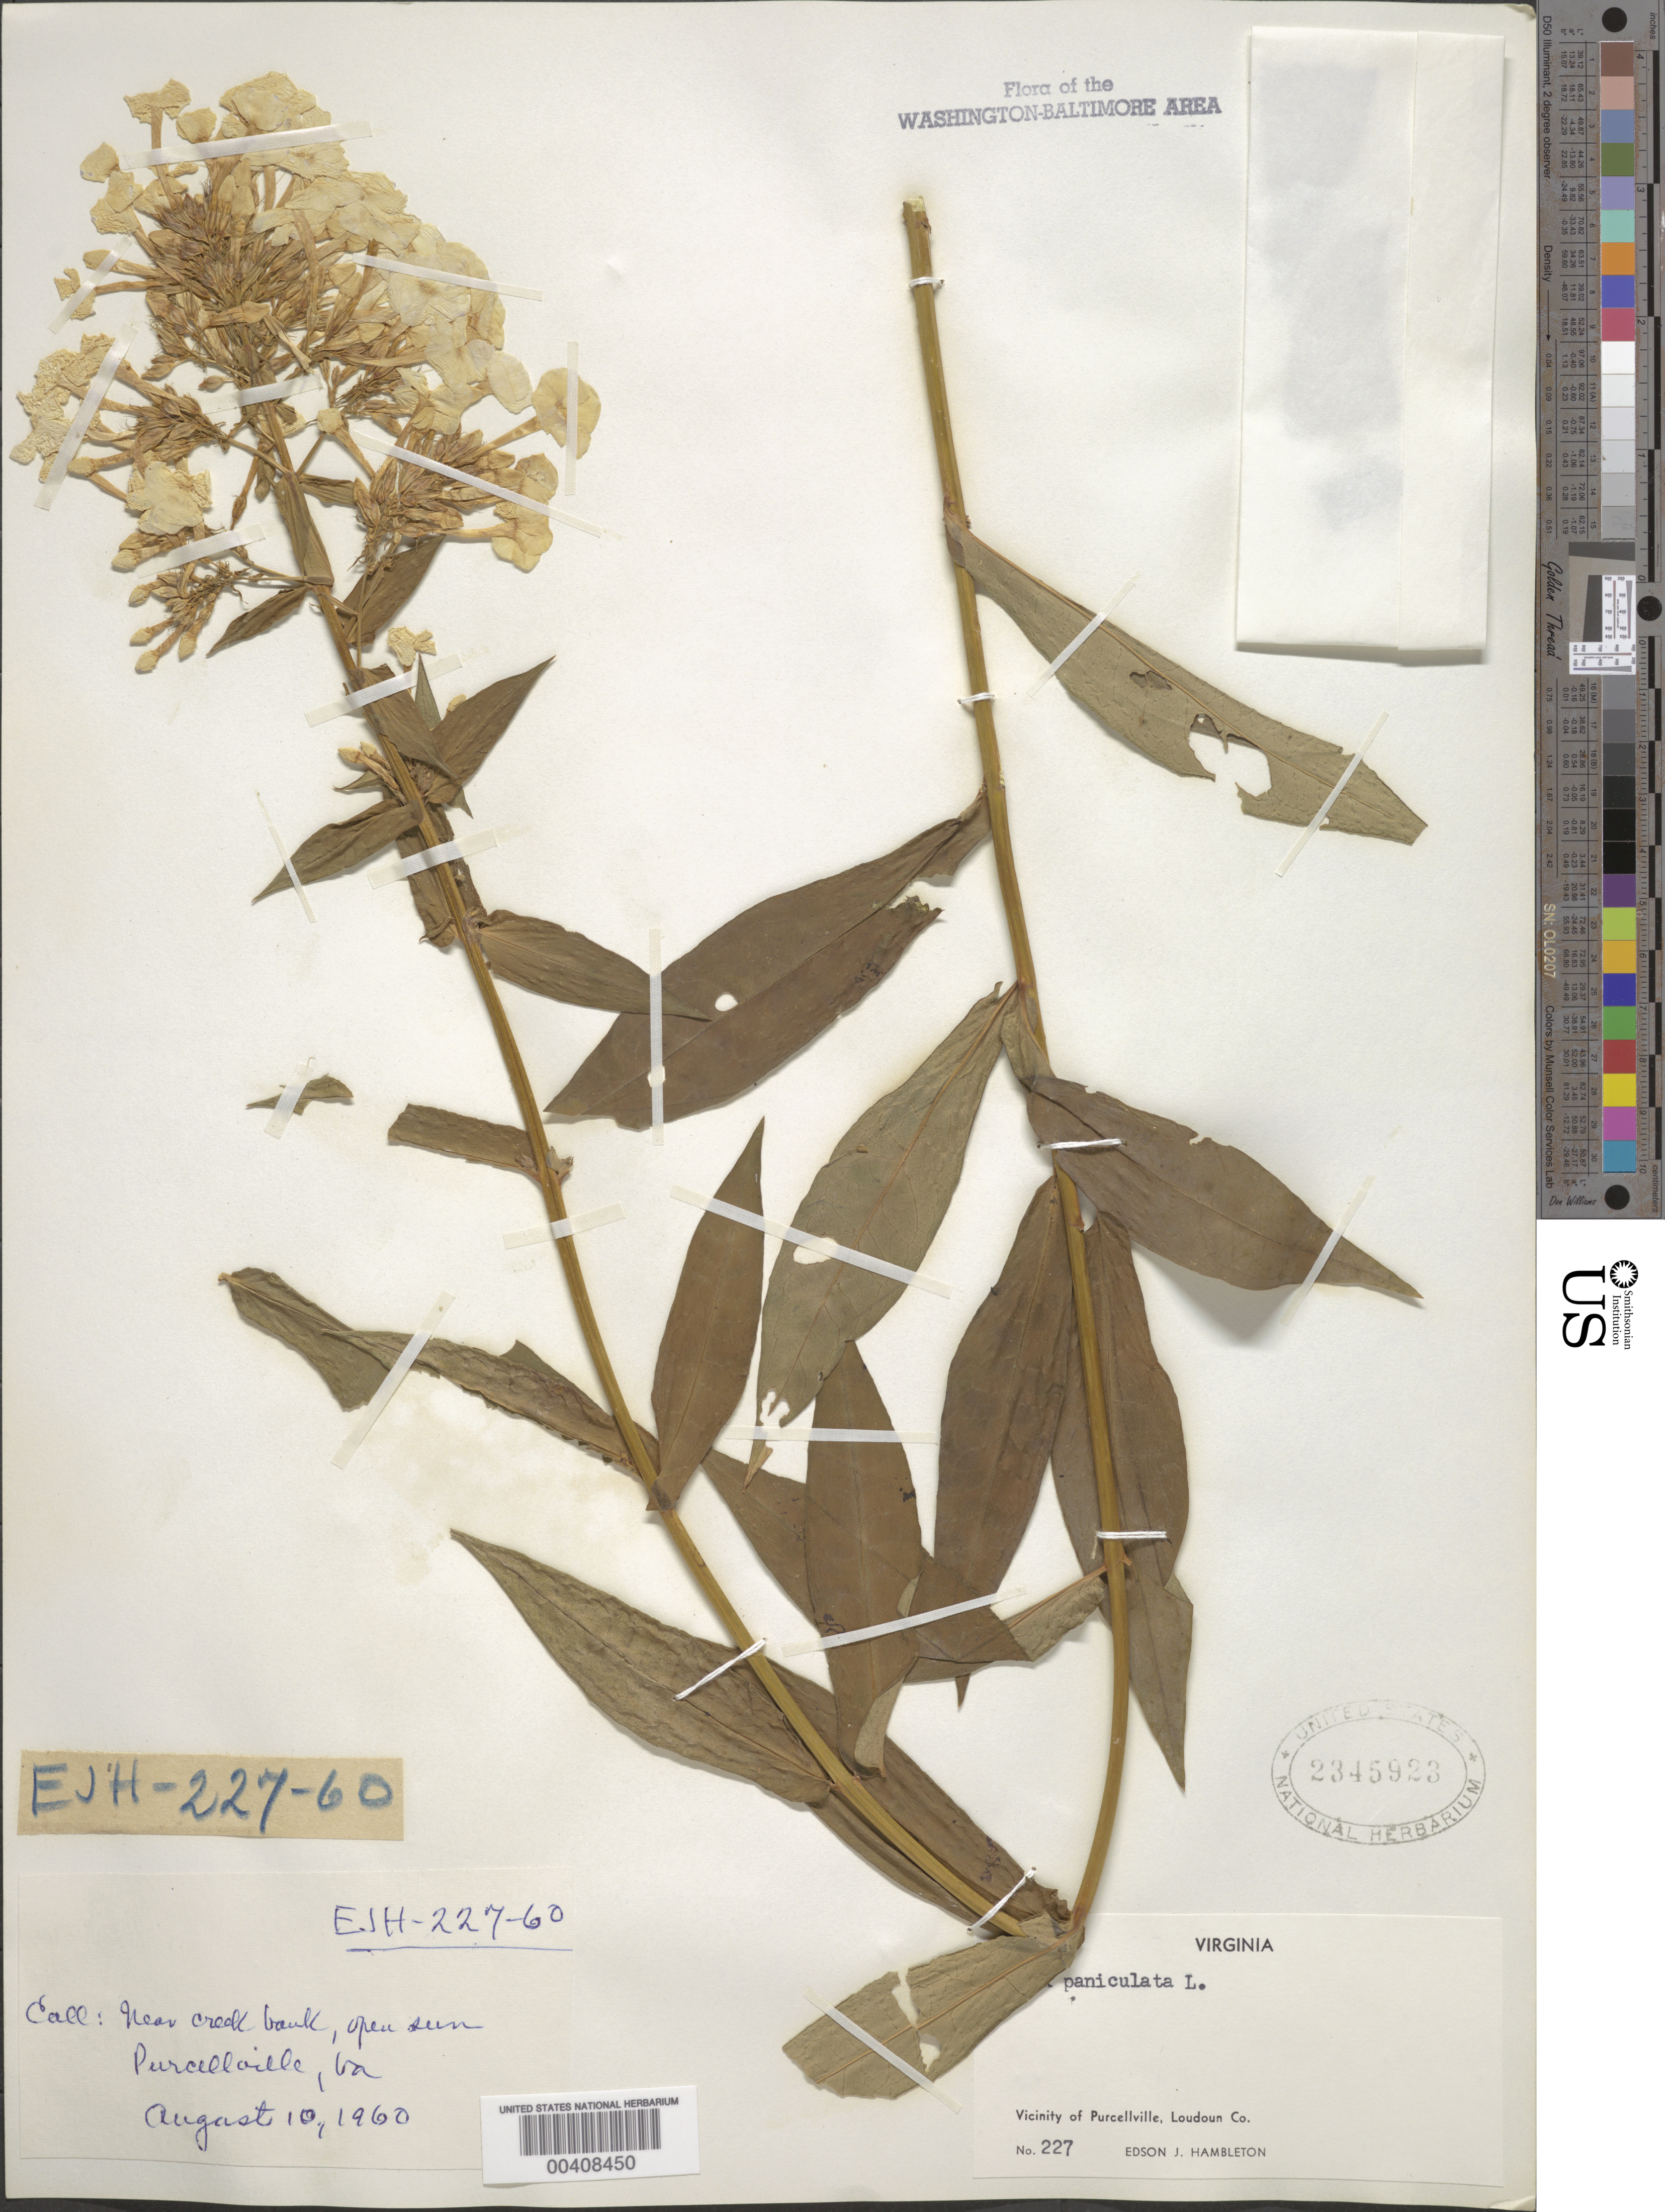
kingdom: Plantae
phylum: Tracheophyta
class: Magnoliopsida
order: Ericales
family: Polemoniaceae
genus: Phlox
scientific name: Phlox paniculata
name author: L.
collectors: E. Hambleton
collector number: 227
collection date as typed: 10 Aug 1960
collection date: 1960-08-10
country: United States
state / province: Virginia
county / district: Loudoun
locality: Vicinity of Purcellville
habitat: Near creek bank, open sun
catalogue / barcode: US 2345923